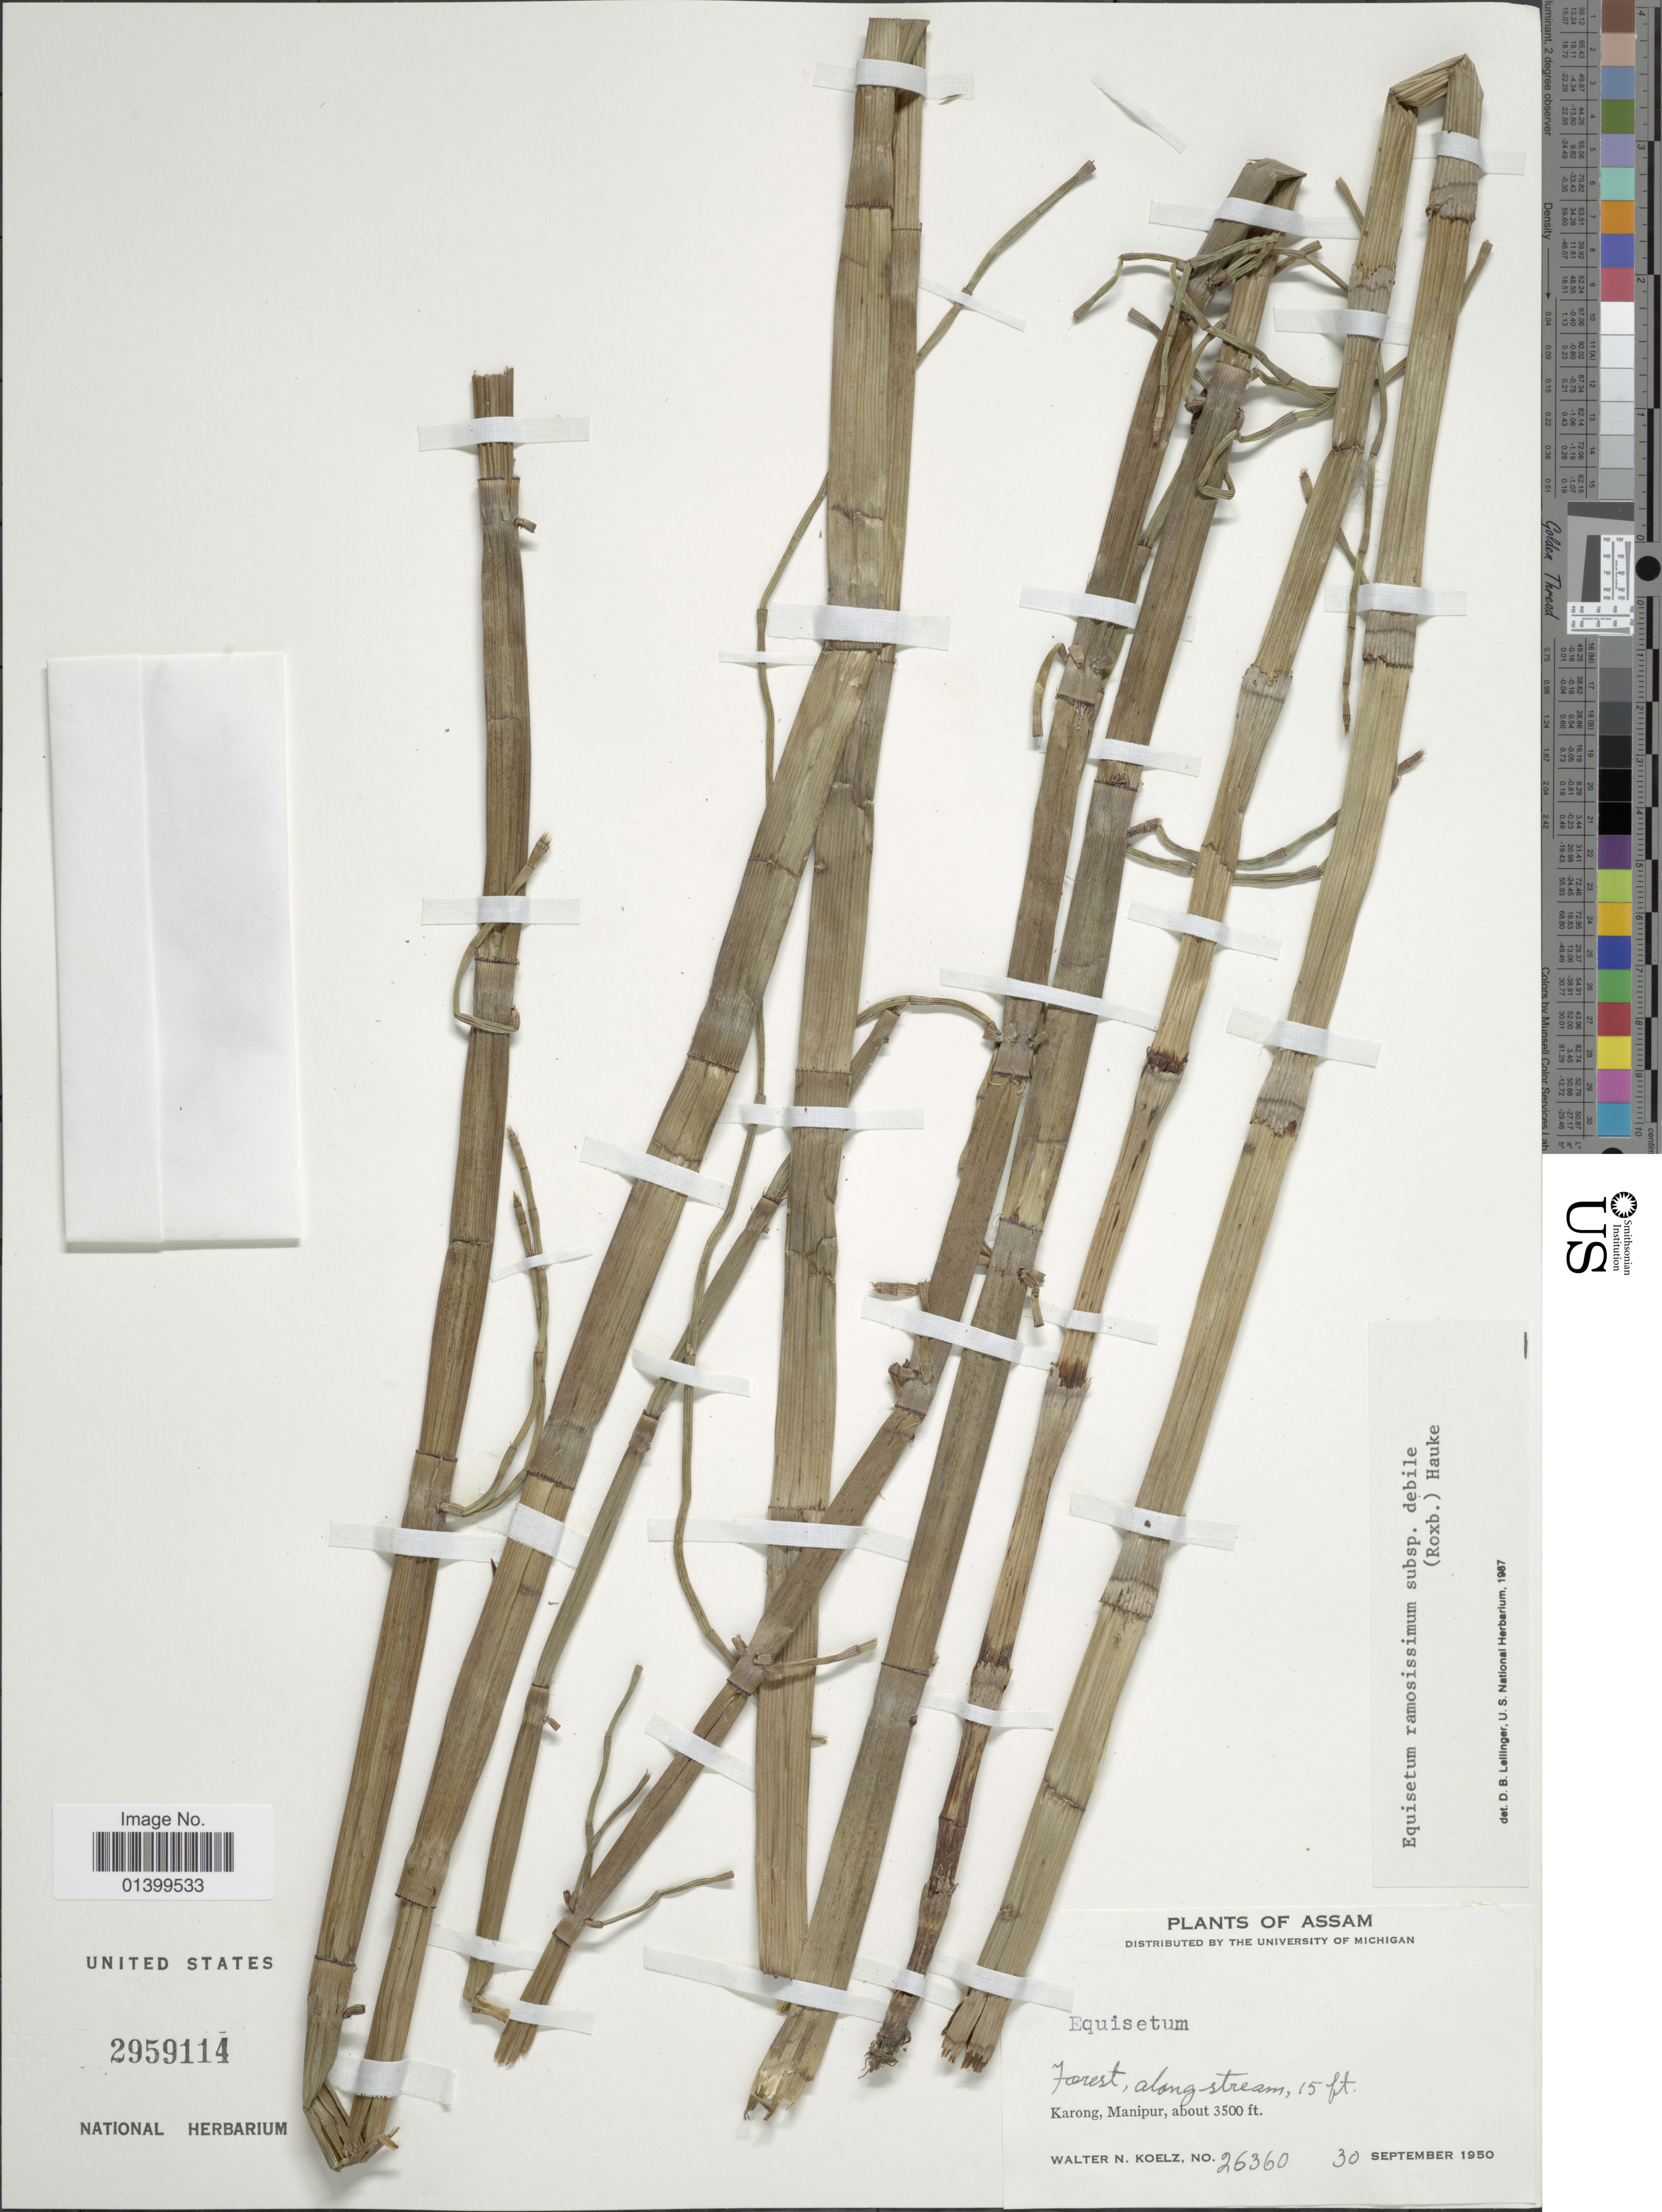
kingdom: Plantae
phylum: Tracheophyta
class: Polypodiopsida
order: Equisetales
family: Equisetaceae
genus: Equisetum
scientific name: Equisetum diffusum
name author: D. Don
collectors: W. N. Koelz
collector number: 26360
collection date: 1950-09-30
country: India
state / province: Manipur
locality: Plants of Assam. Karong, Manipur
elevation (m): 1067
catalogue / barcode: US 2959114